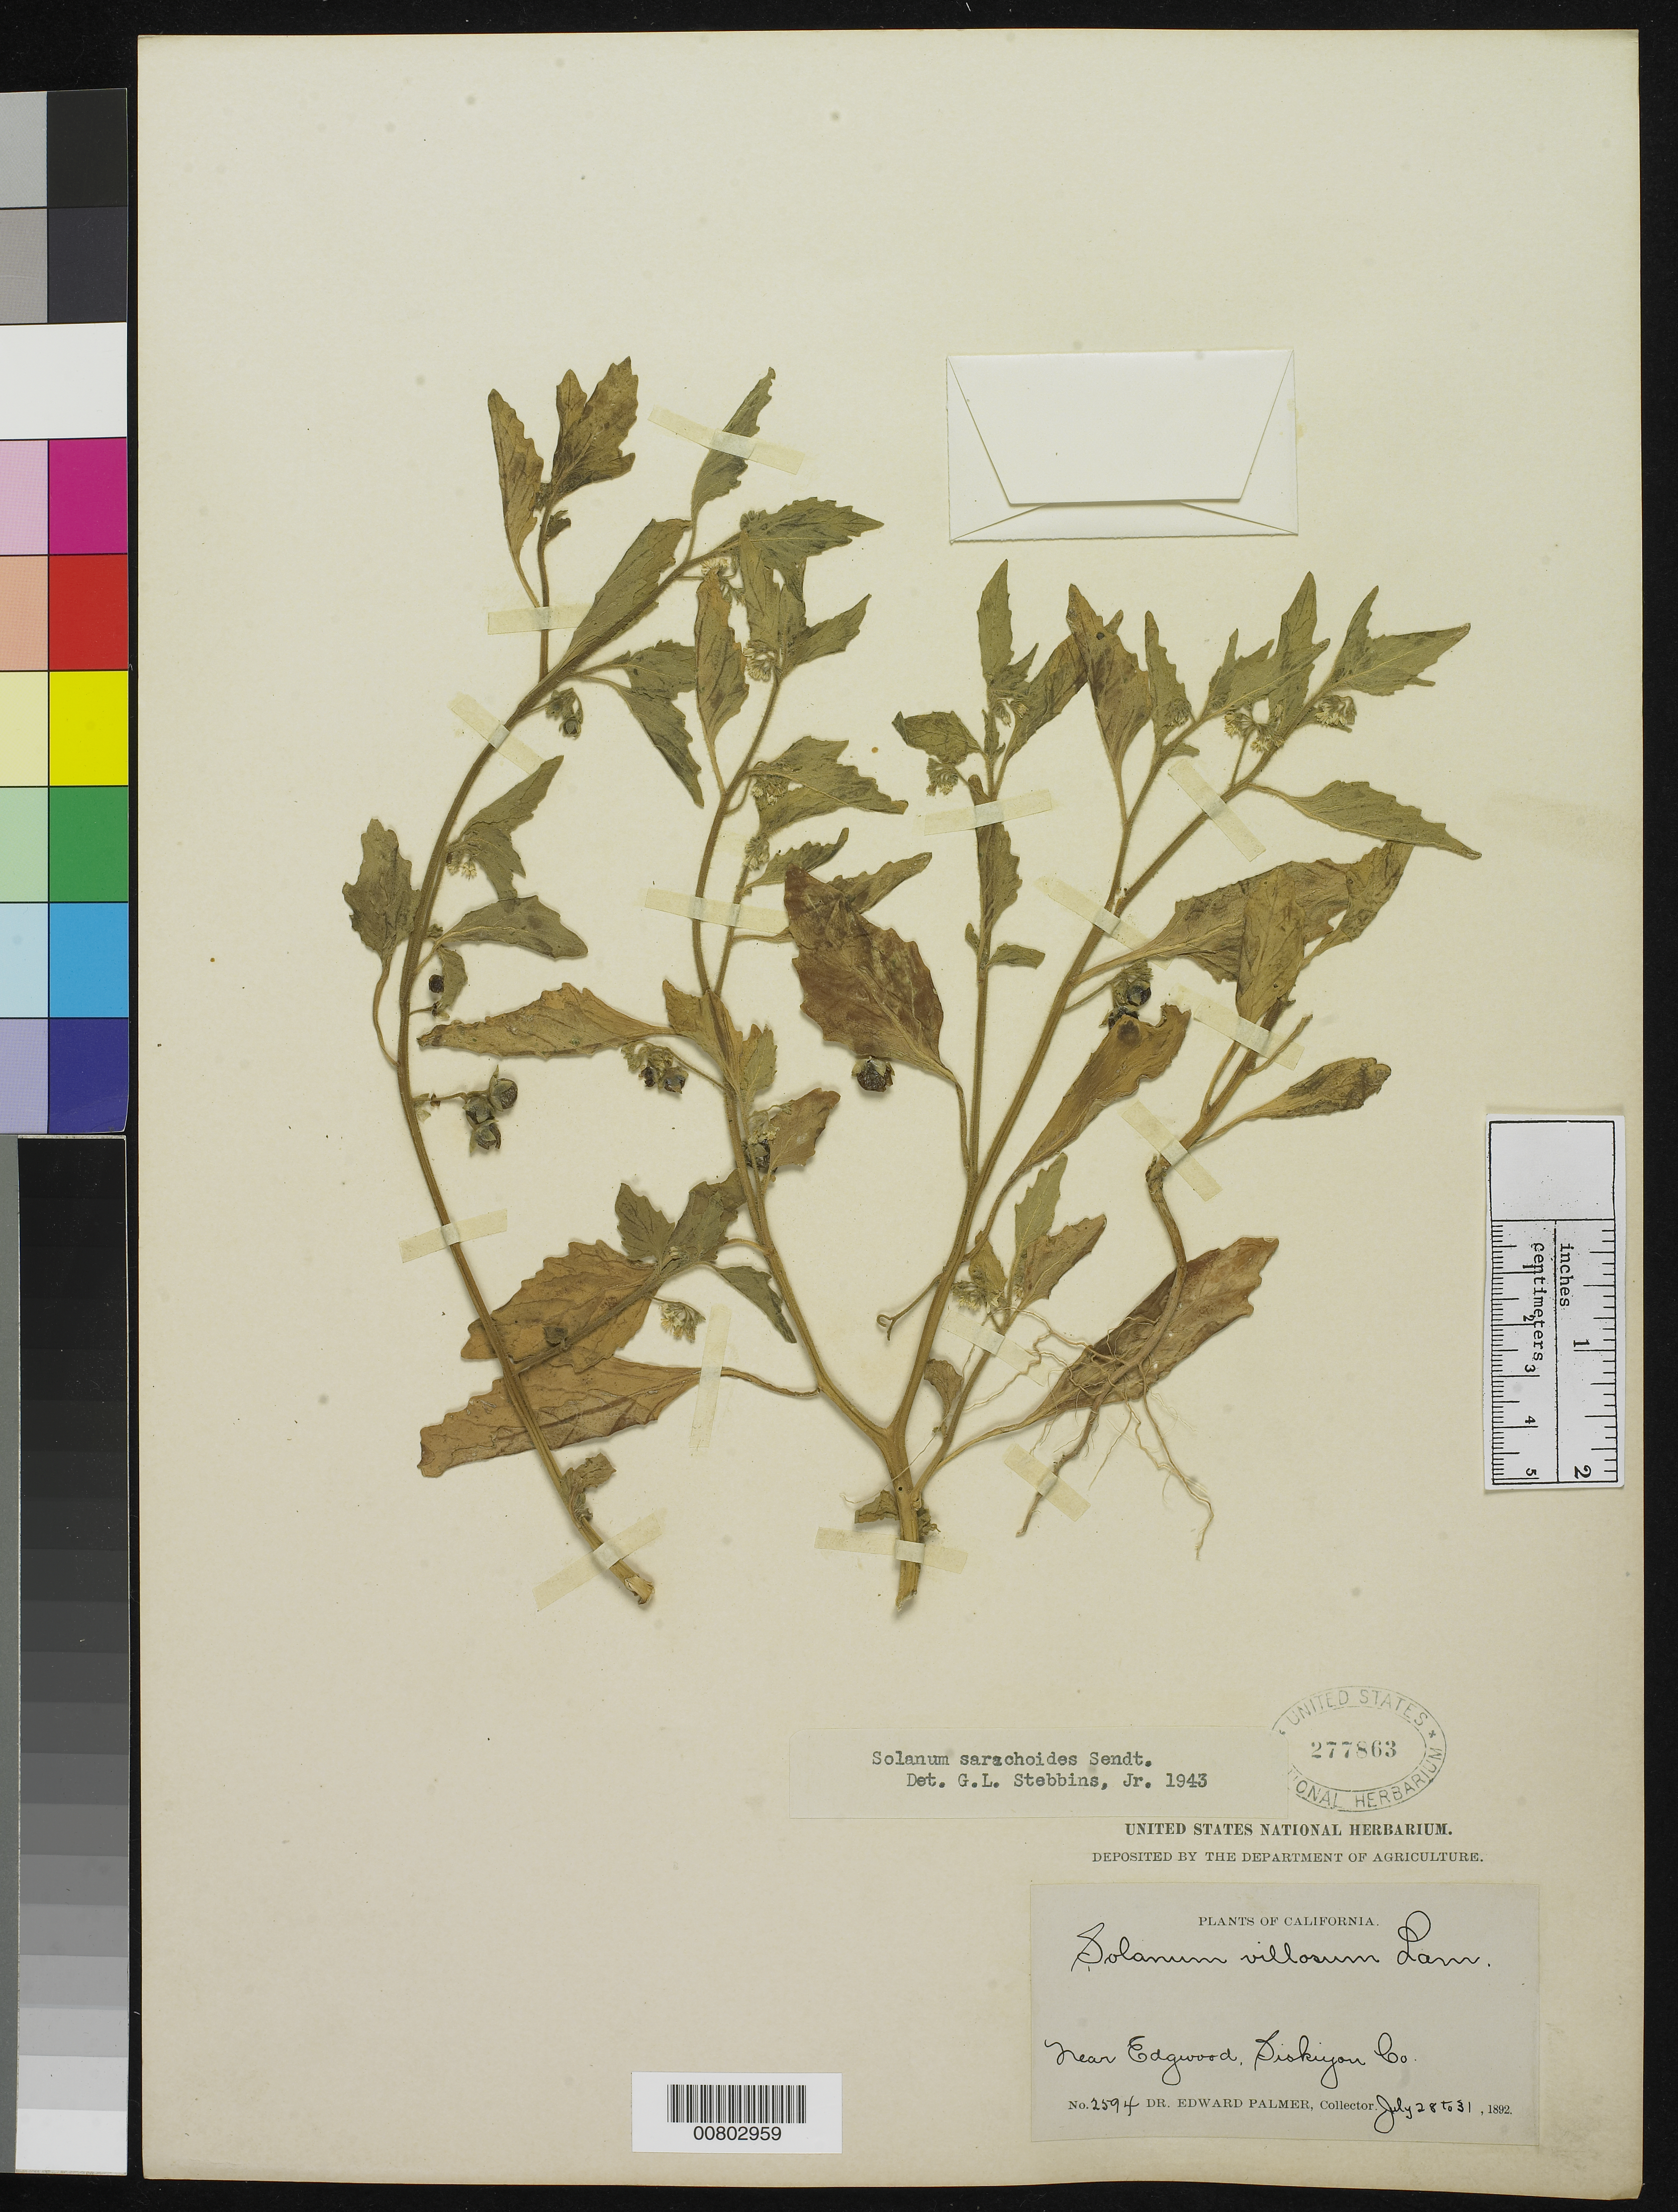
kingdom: Plantae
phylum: Tracheophyta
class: Magnoliopsida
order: Solanales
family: Solanaceae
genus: Solanum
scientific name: Solanum sarachoides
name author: Sendt.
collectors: E. Palmer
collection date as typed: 28 Jul 1892 to 31 Jul 1892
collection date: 1892-07-28/1892-07-31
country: United States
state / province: California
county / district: Siskiyou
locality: Near Edgwood, Siskiyou County, California.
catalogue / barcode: US 277863